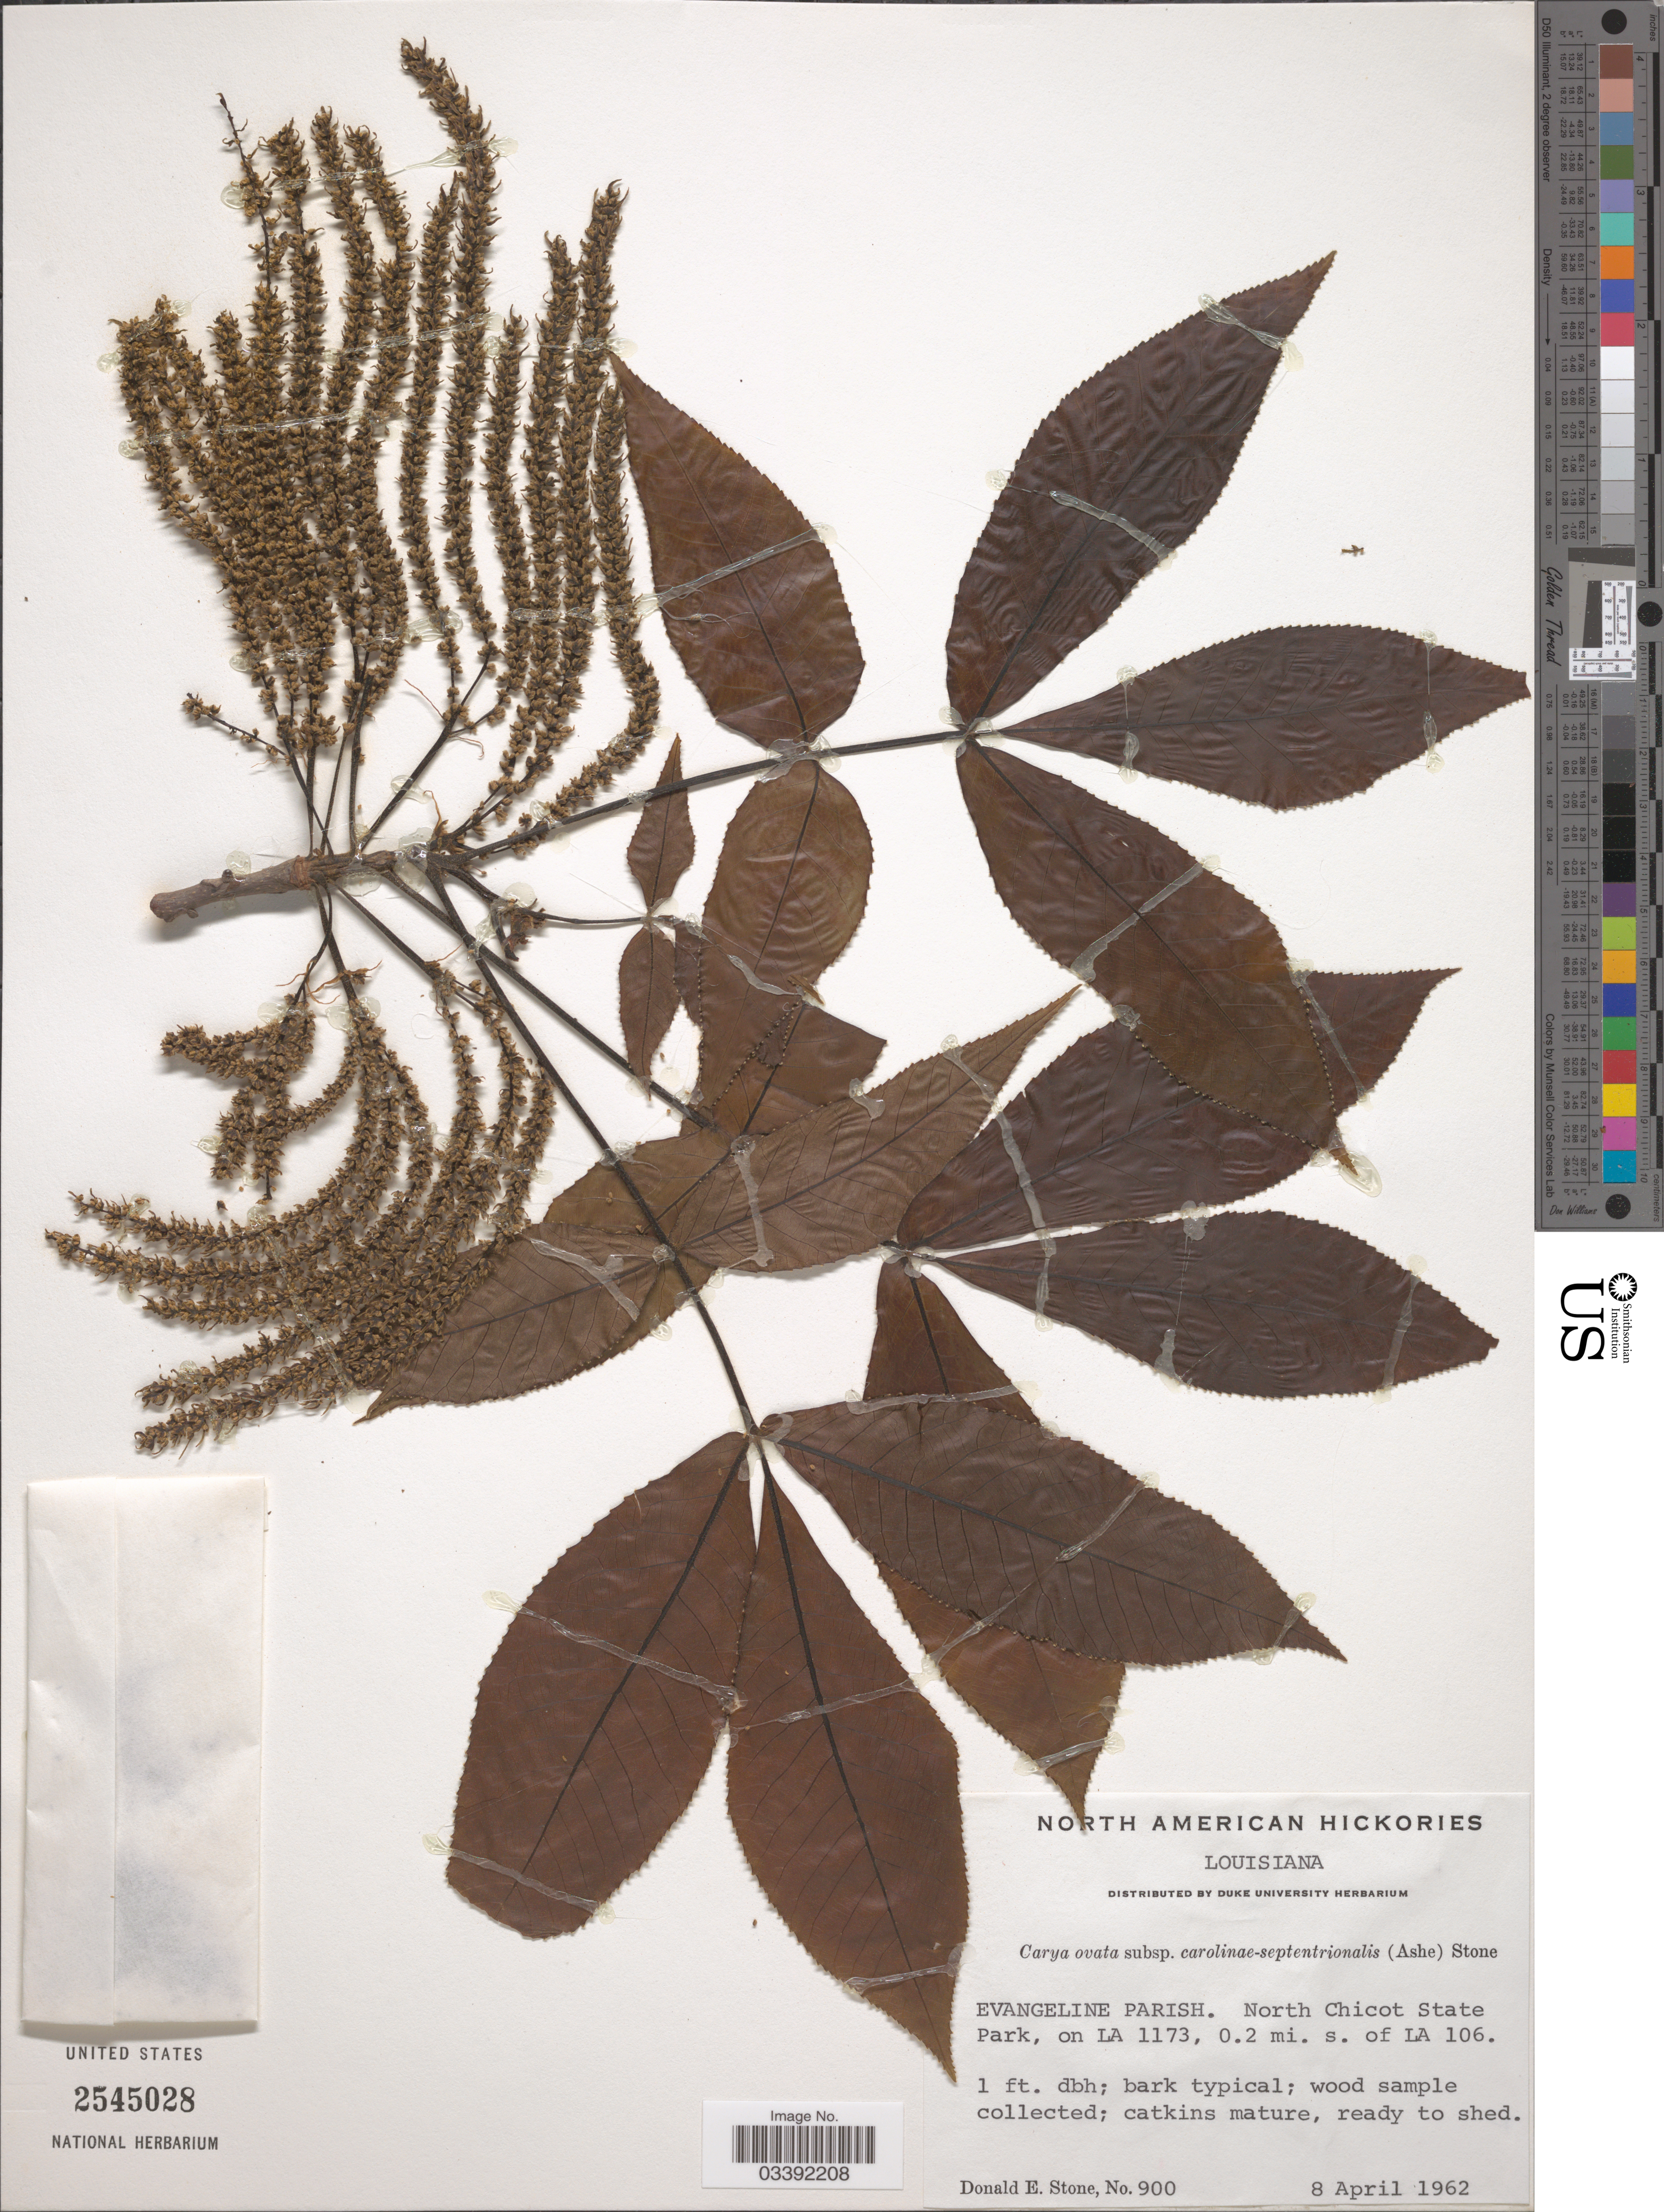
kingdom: Plantae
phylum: Tracheophyta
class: Magnoliopsida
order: Fagales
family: Juglandaceae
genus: Carya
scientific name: Carya ovata subsp. carolinae-septentrionalis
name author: (Ashe) Engl. & Graebn.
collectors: D. Stone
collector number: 900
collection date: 1962-04-08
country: United States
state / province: Louisiana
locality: Evangeline Parish. North Chicot State Park, on LA 1173, 0.2 mi. s. of LA 106.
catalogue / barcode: US 2545028